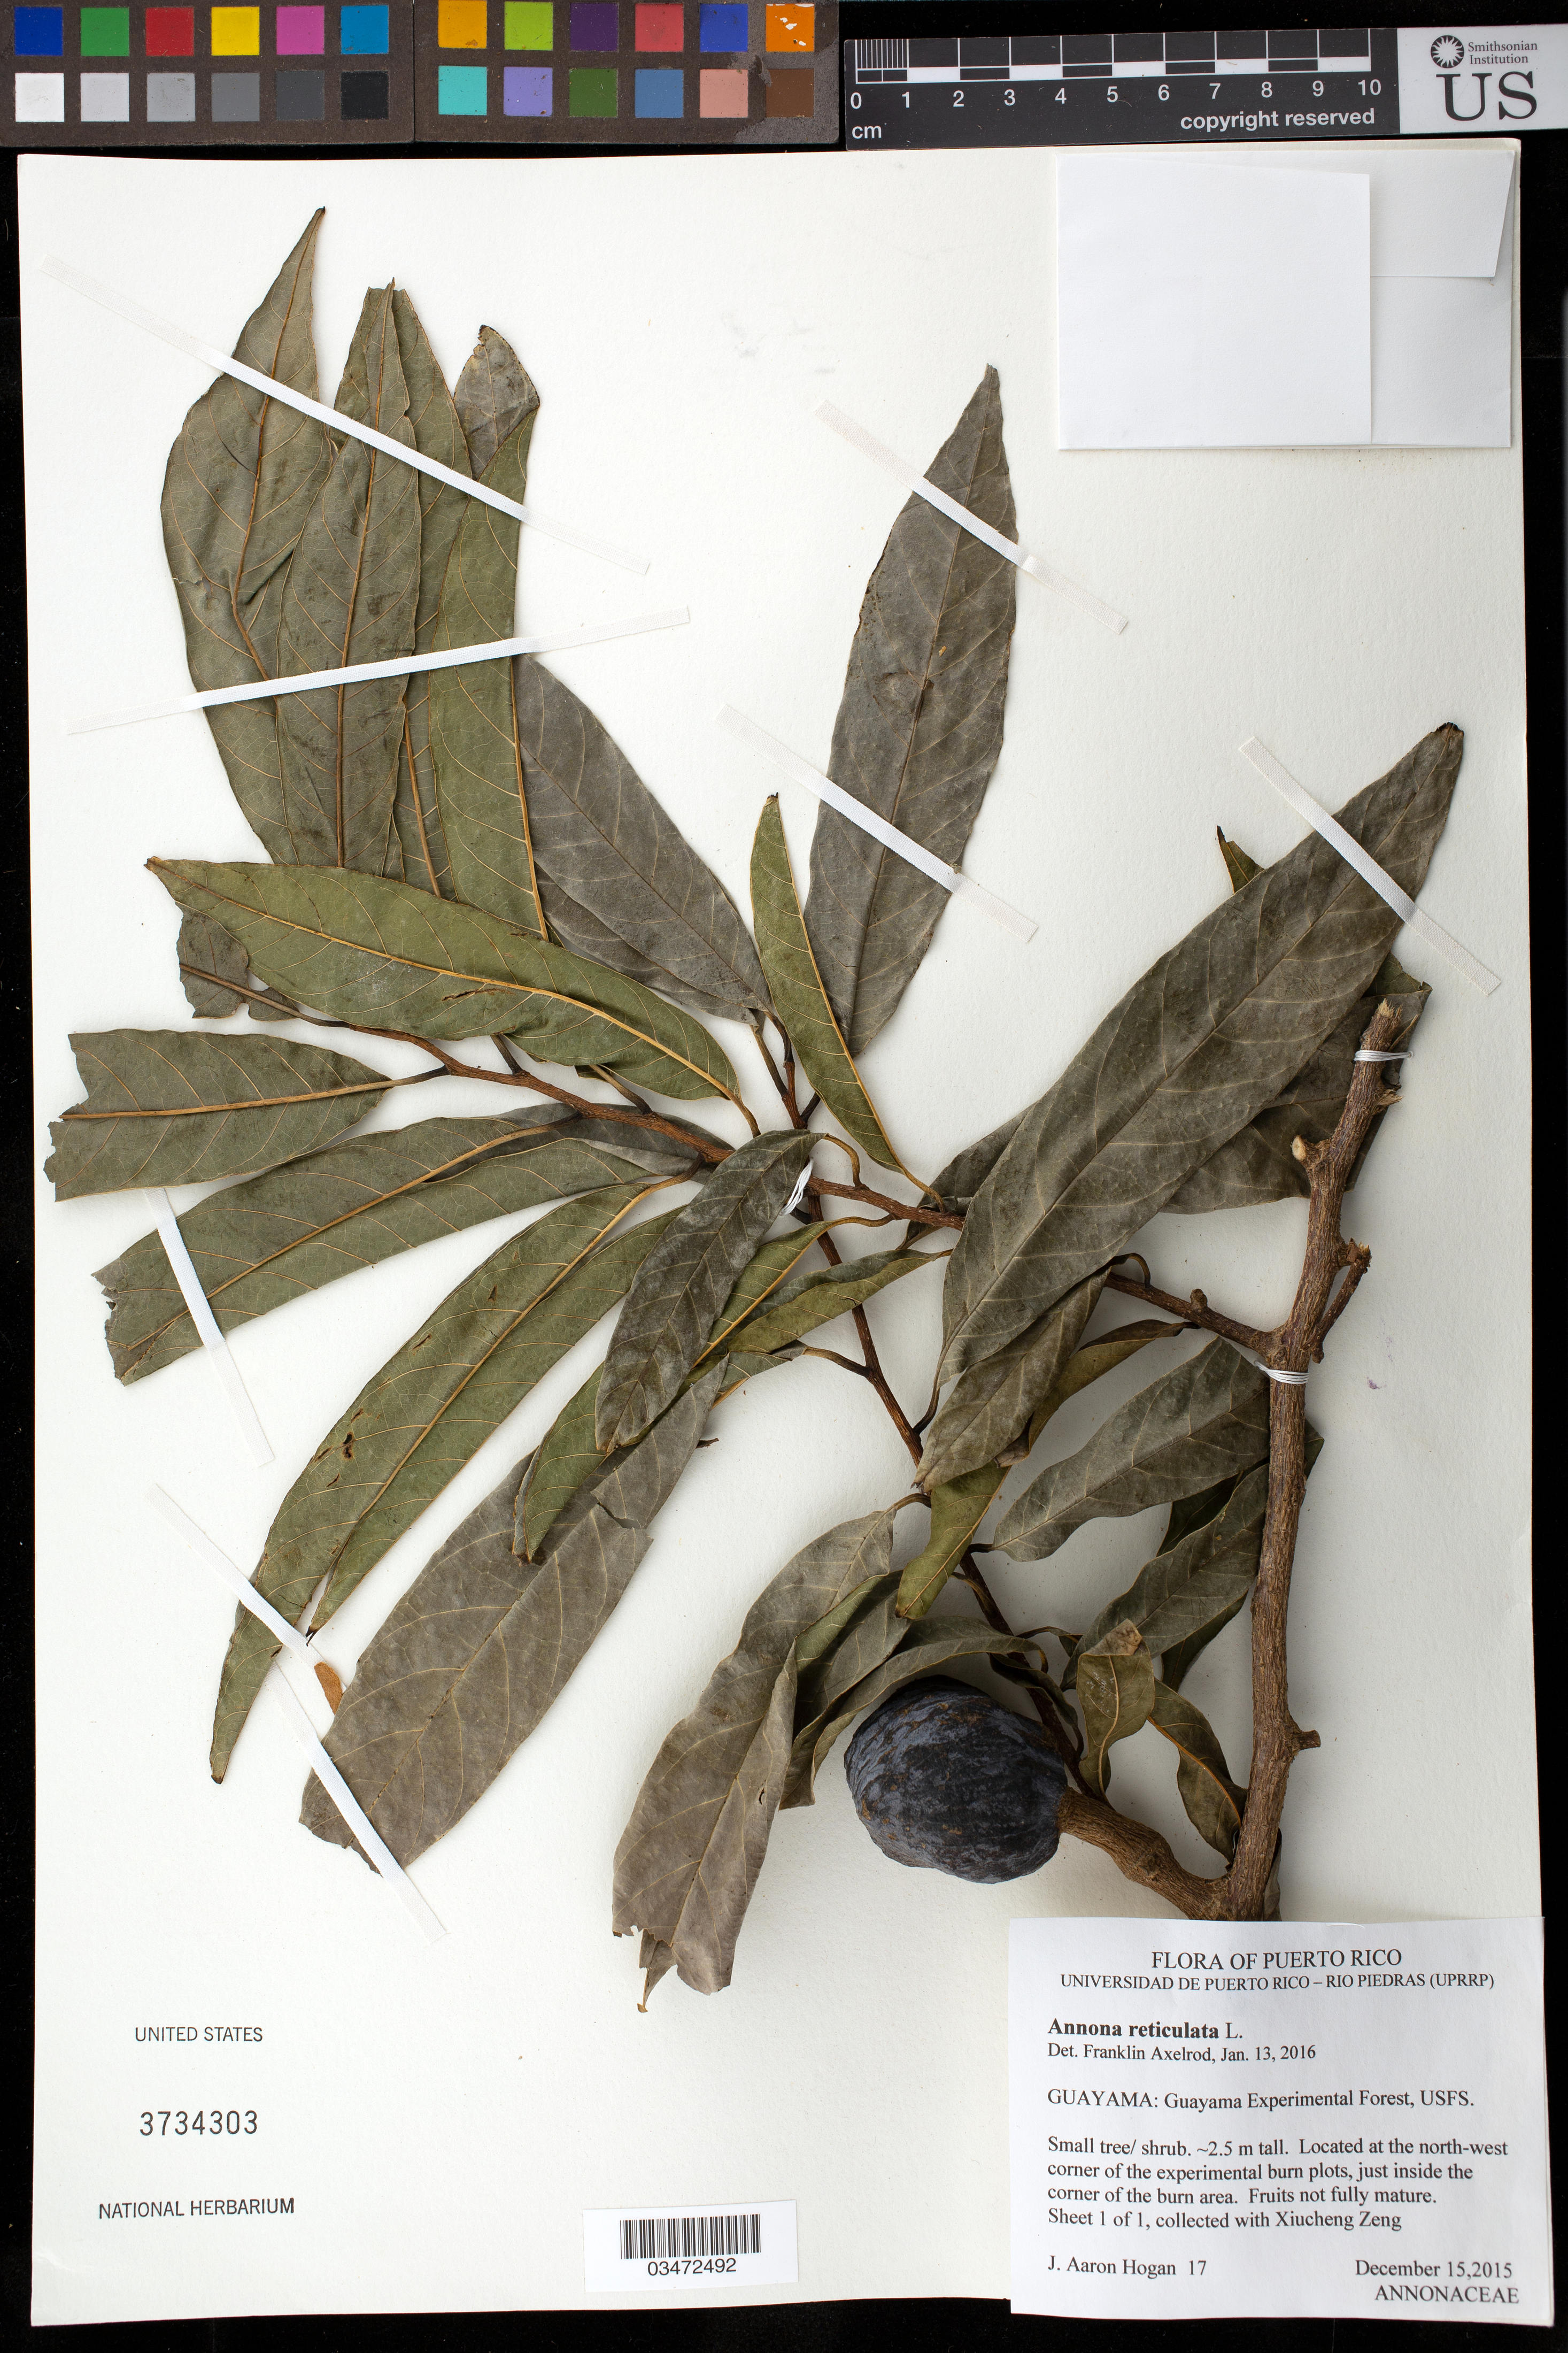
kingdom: Plantae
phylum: Tracheophyta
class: Magnoliopsida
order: Magnoliales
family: Annonaceae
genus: Annona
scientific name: Annona reticulata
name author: L.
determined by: Axelrod, F. S.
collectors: J. Hogan & X. Zeng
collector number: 17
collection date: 2015-12-15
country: Puerto Rico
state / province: Guayama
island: Puerto Rico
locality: Guayama Experimental Forest, USFS. NW corner of experimental burn plots, just inside the corner of the burn area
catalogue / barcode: US 3734303